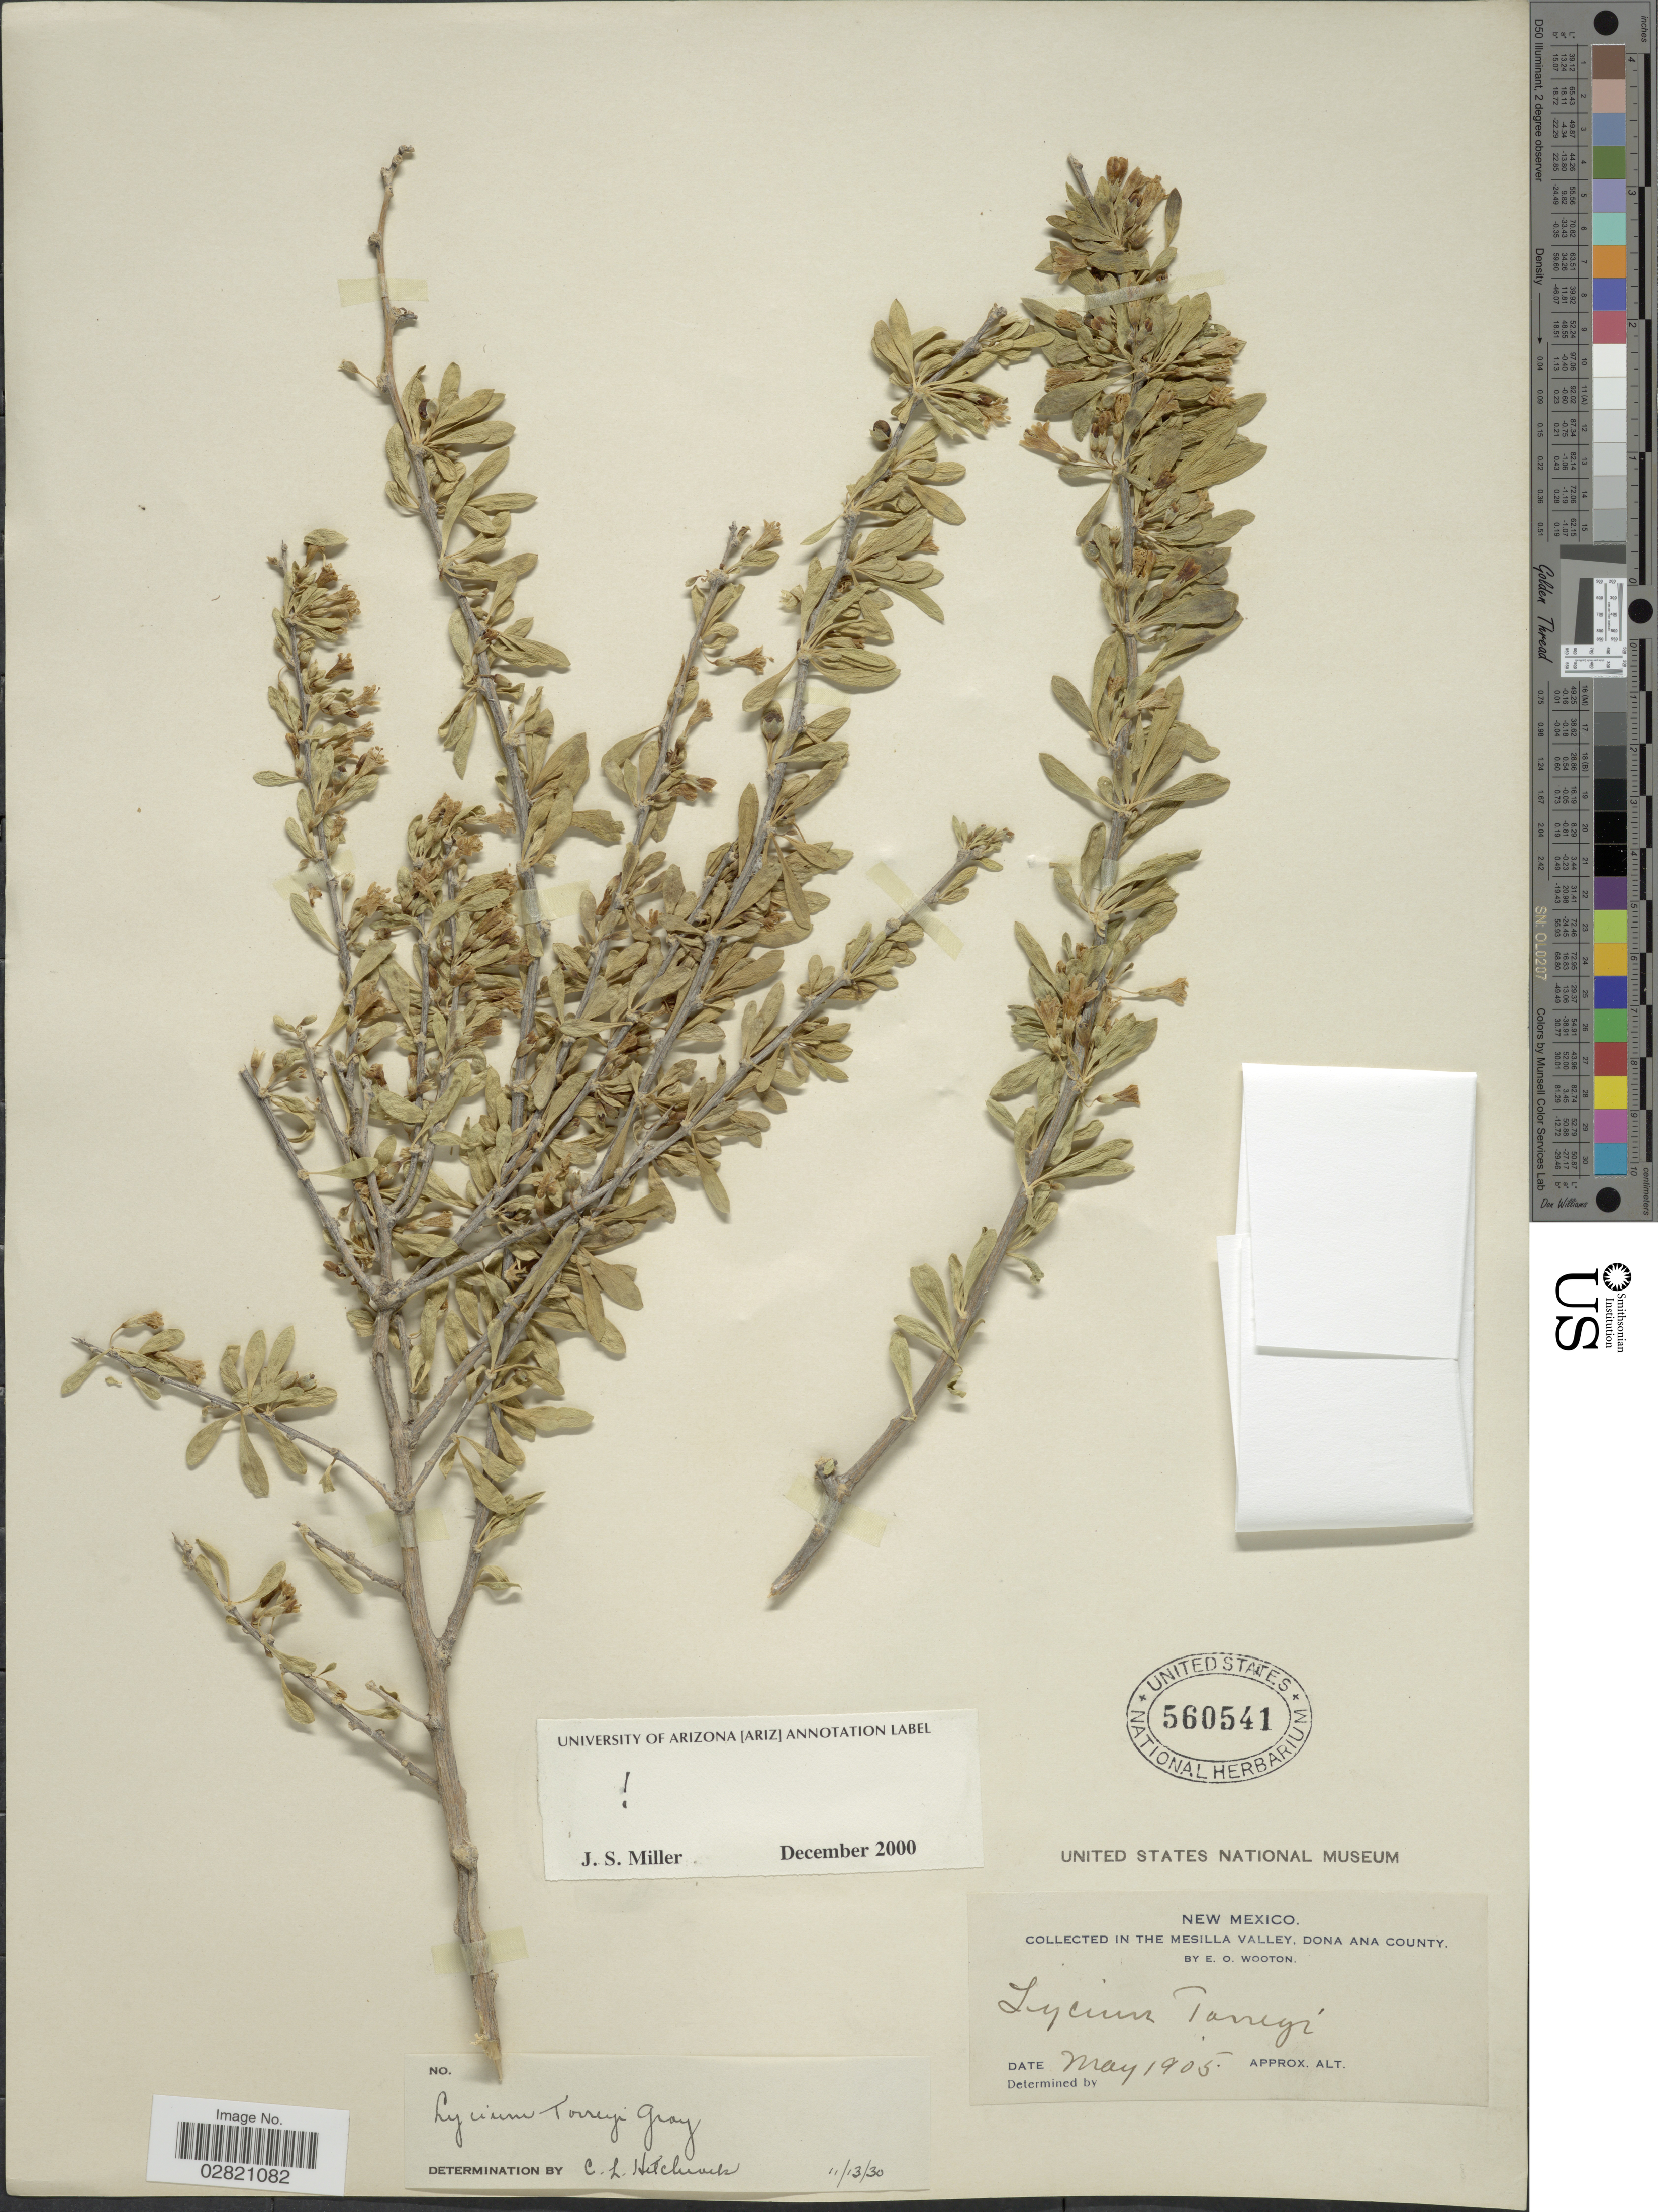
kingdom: Plantae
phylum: Tracheophyta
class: Magnoliopsida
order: Solanales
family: Solanaceae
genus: Lycium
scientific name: Lycium torreyi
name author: A. Gray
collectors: E. O. Wooton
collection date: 1905-05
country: United States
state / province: New Mexico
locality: In the Mesilla Valley, Dona Ana County.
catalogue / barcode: US 560541